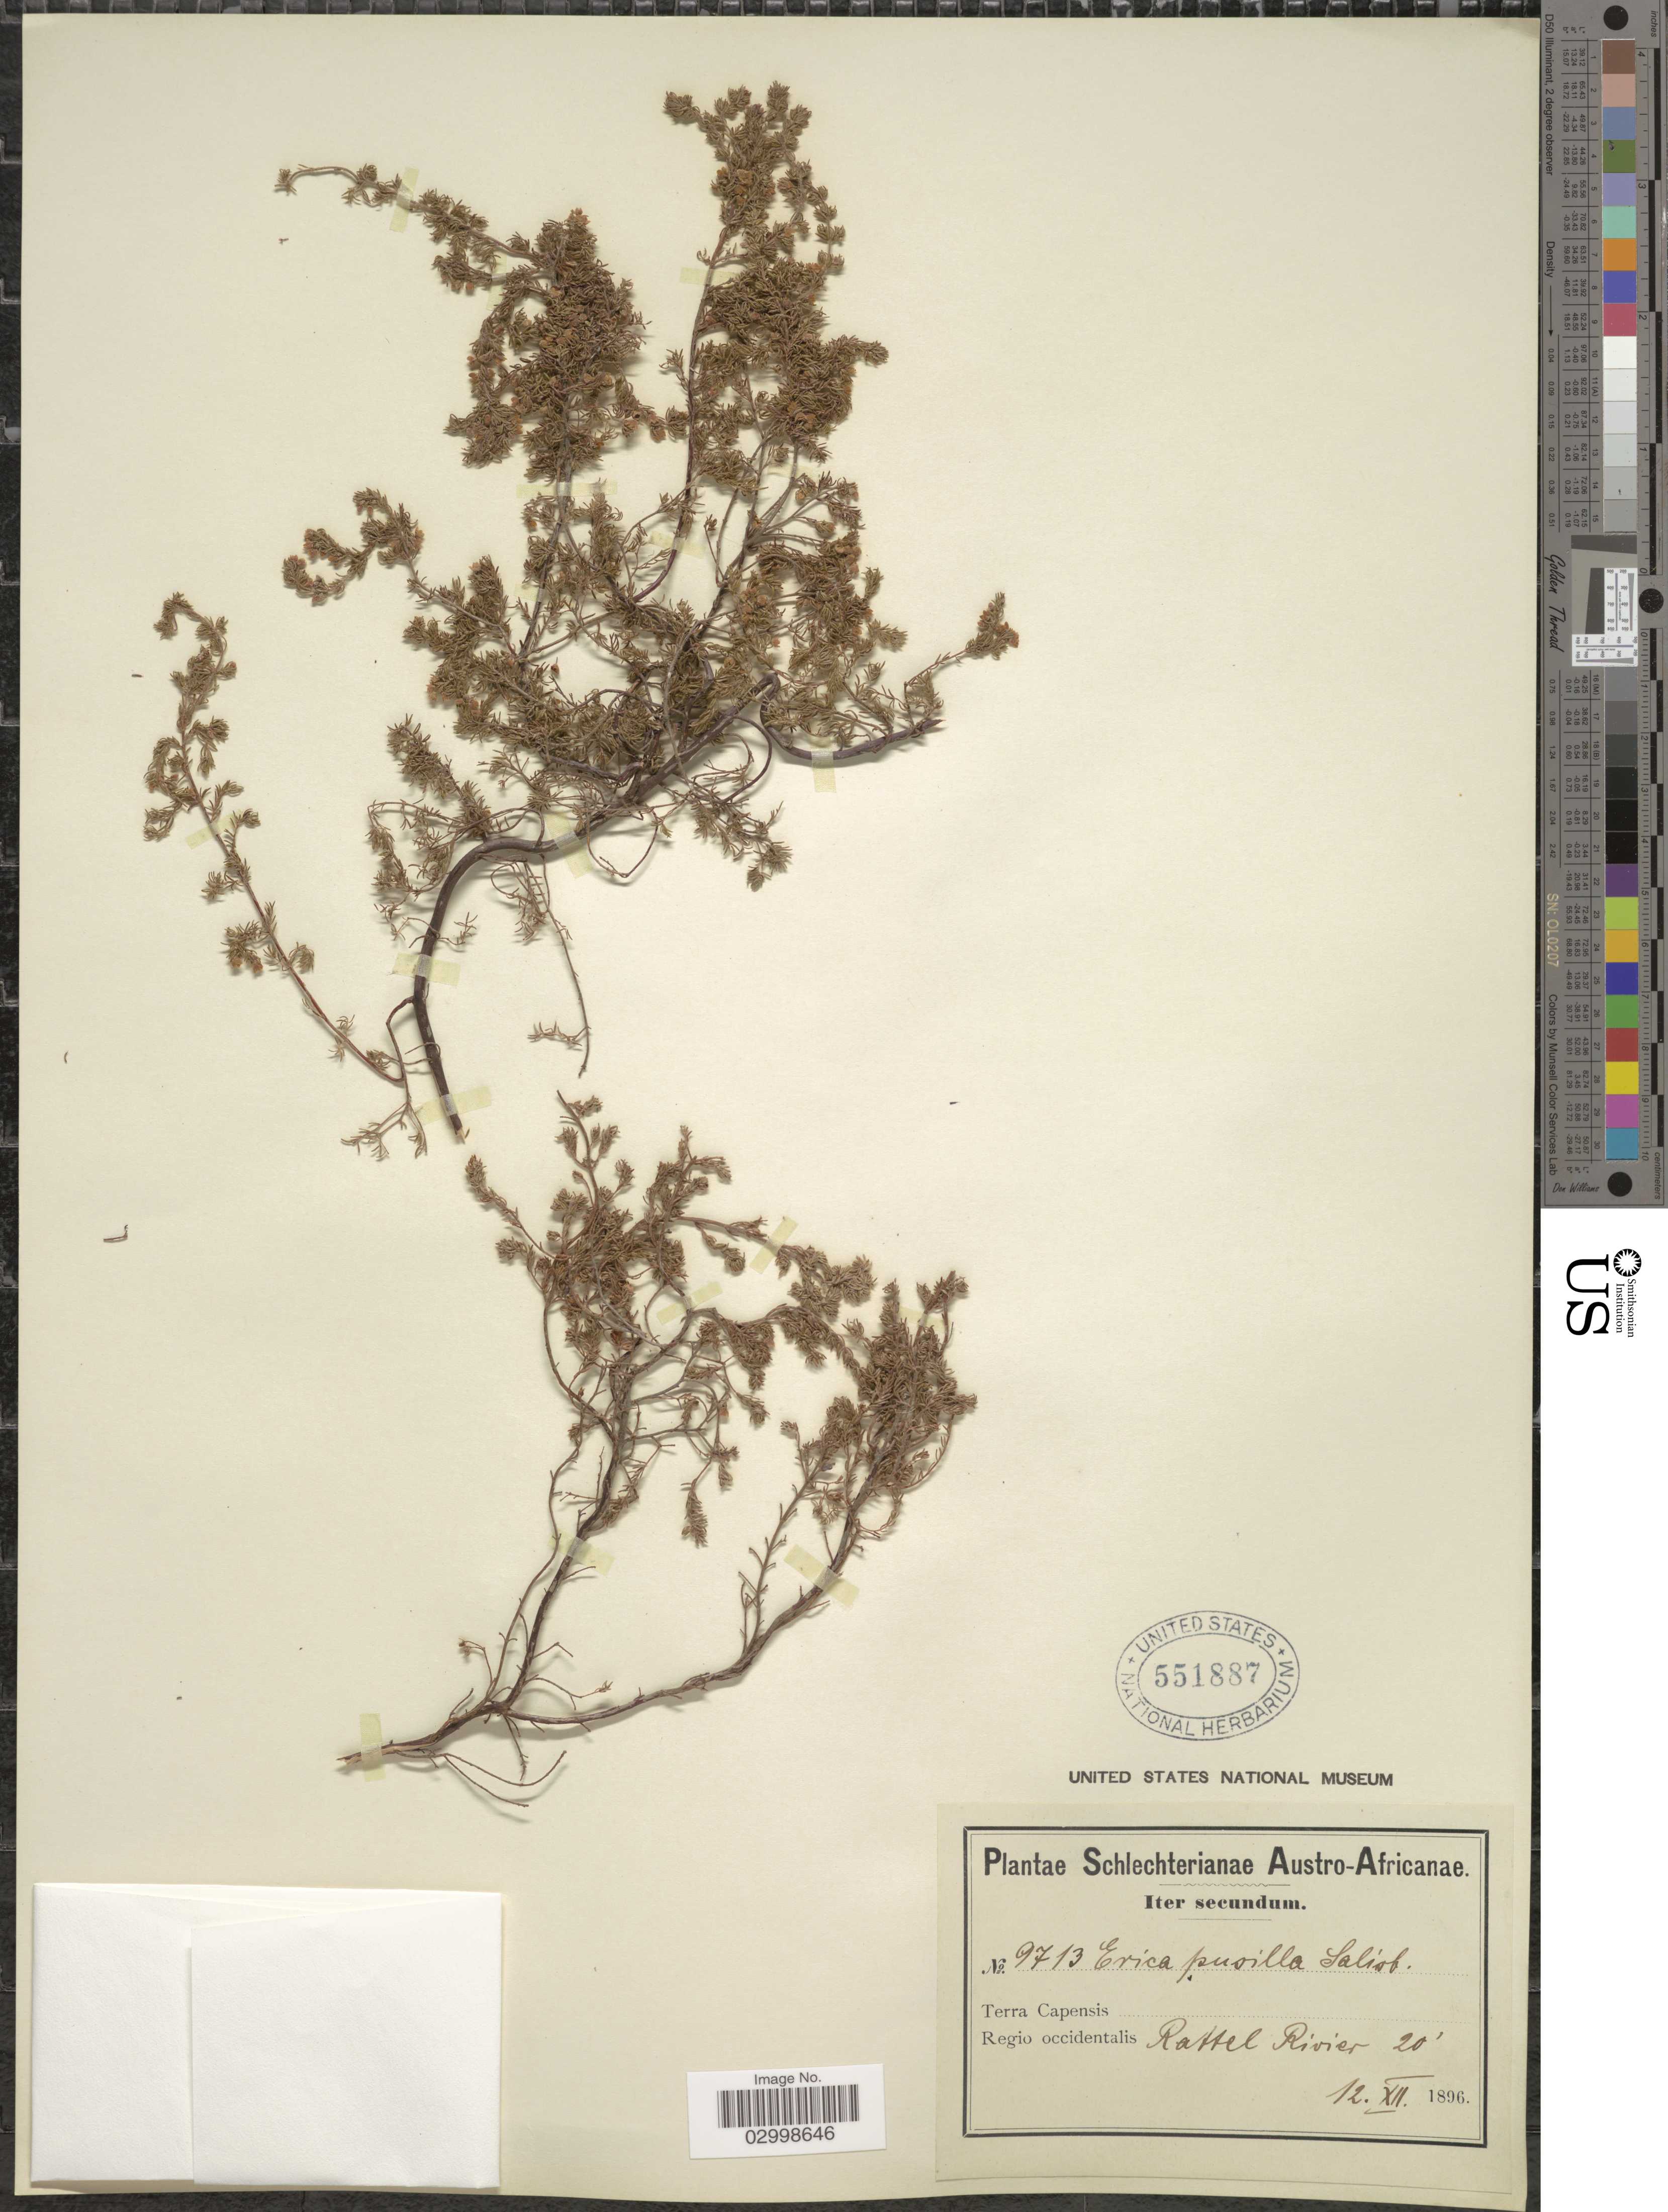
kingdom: Plantae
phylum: Tracheophyta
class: Magnoliopsida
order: Ericales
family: Ericaceae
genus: Erica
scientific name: Erica pusilla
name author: Thunb.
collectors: Schlechter, --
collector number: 9713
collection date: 1896-12-12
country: South Africa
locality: Austro-Africanae. Terra Capensis. Regio occidentalis Rattel River.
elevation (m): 6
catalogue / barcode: US 551887